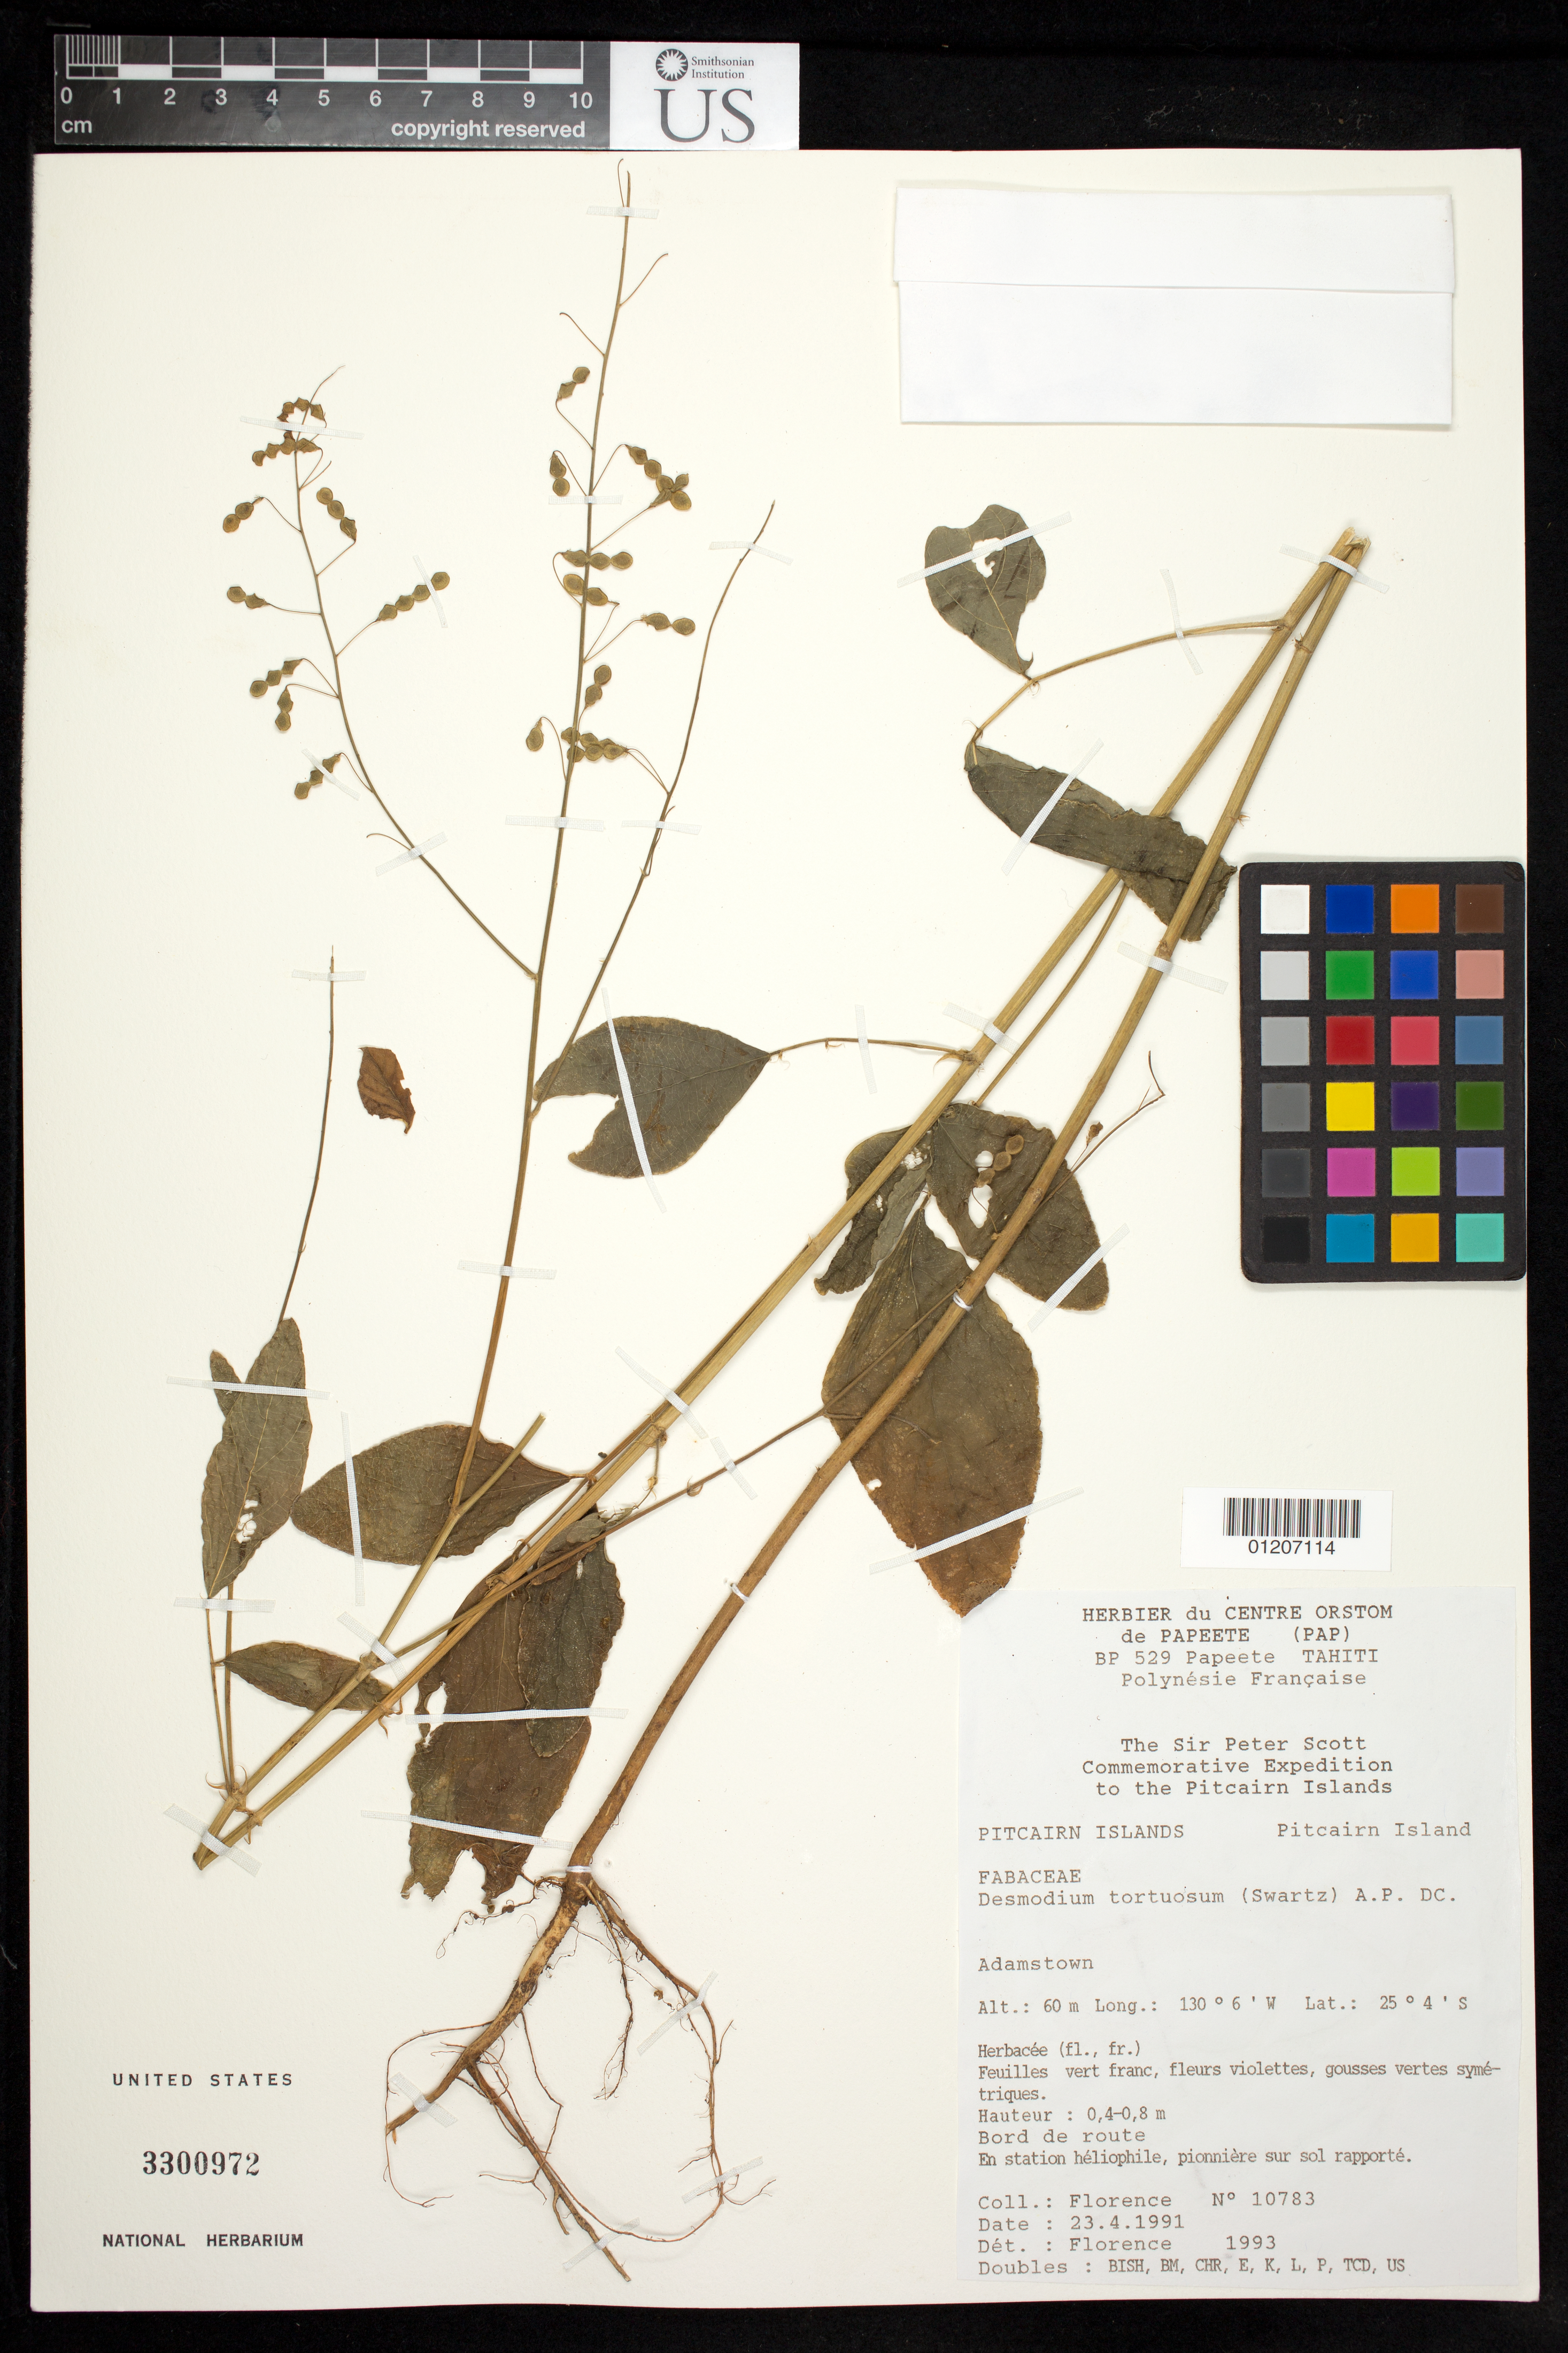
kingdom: Plantae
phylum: Tracheophyta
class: Magnoliopsida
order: Fabales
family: Fabaceae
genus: Desmodium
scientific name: Desmodium tortuosum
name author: (Sw.) DC.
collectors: J. Florence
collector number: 10783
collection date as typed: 23 Apr 1991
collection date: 1991-04-23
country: Pitcairn Islands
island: Pitcairn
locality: Adamstown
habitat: Bord du route, En station hèliophile,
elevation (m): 60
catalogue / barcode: US 3300972